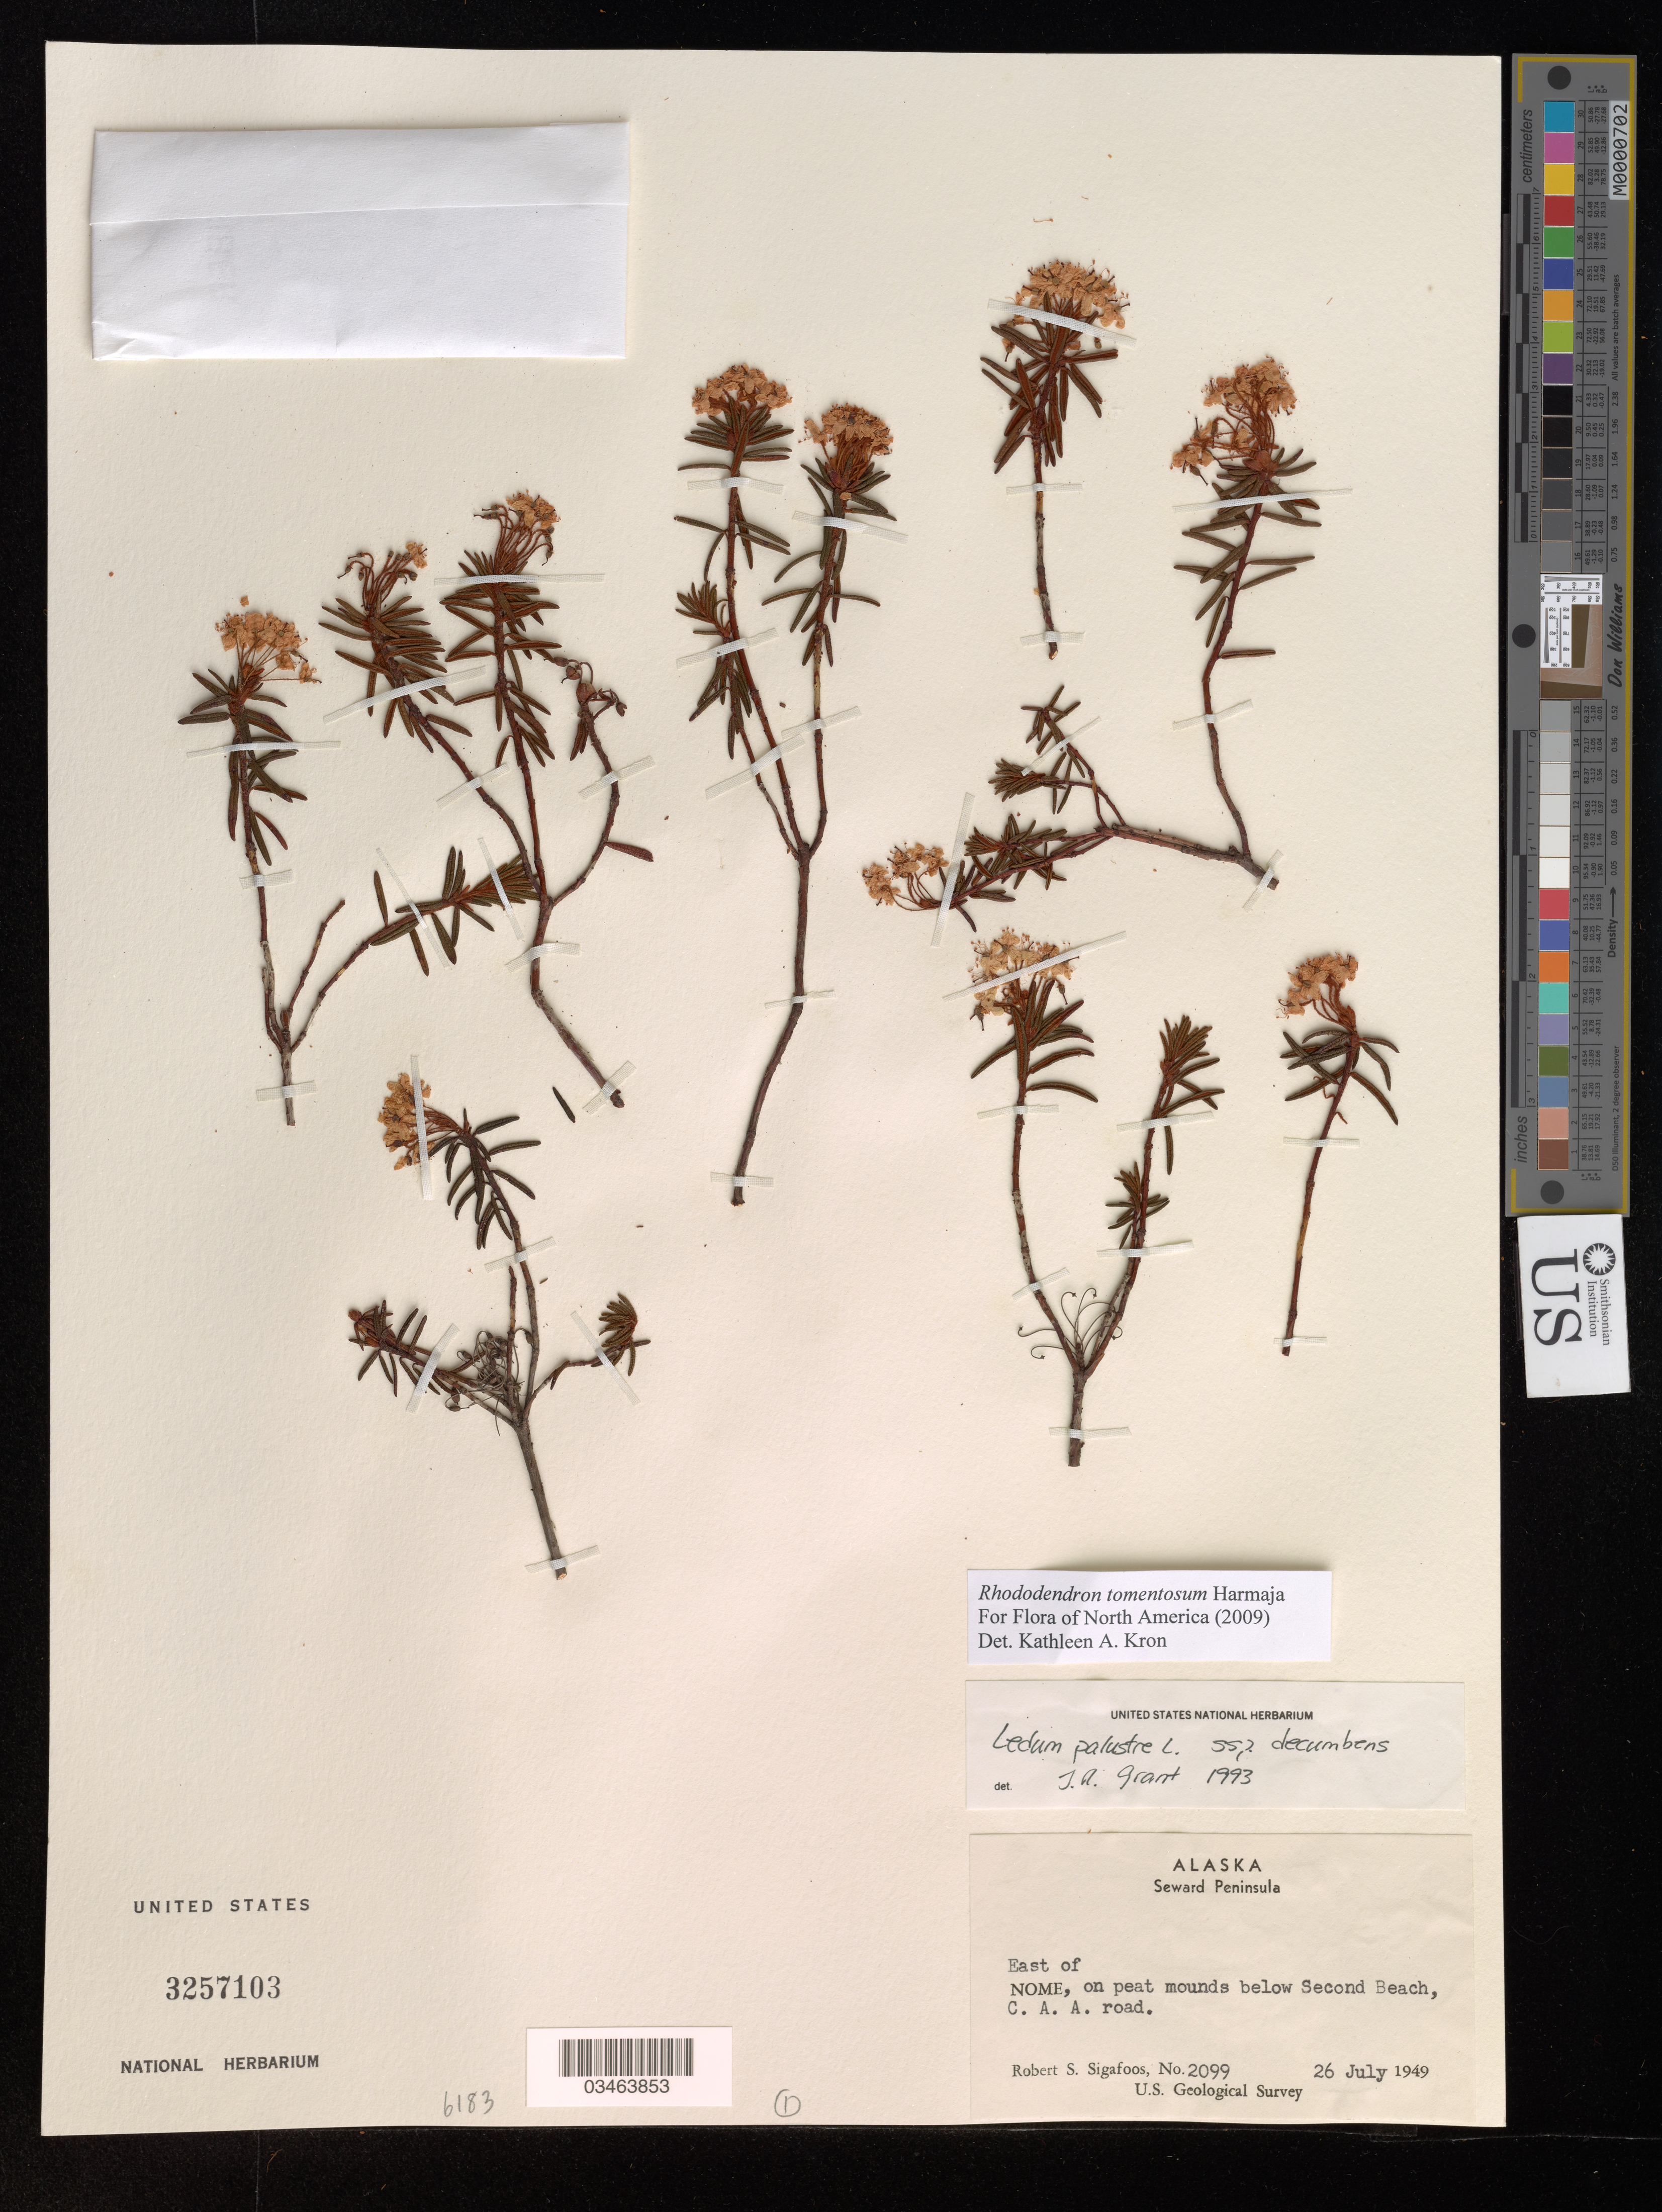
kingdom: Plantae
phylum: Tracheophyta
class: Magnoliopsida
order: Ericales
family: Ericaceae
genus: Rhododendron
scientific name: Rhododendron tomentosum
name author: Harmaja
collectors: R. Sigafoos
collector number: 2099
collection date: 1949-07-26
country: United States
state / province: Alaska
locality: Seward Peninsula. East of Nome, on peat mounds below Second Beach, C. A. A. road. U.S. Geological Survey.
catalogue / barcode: US 3257103